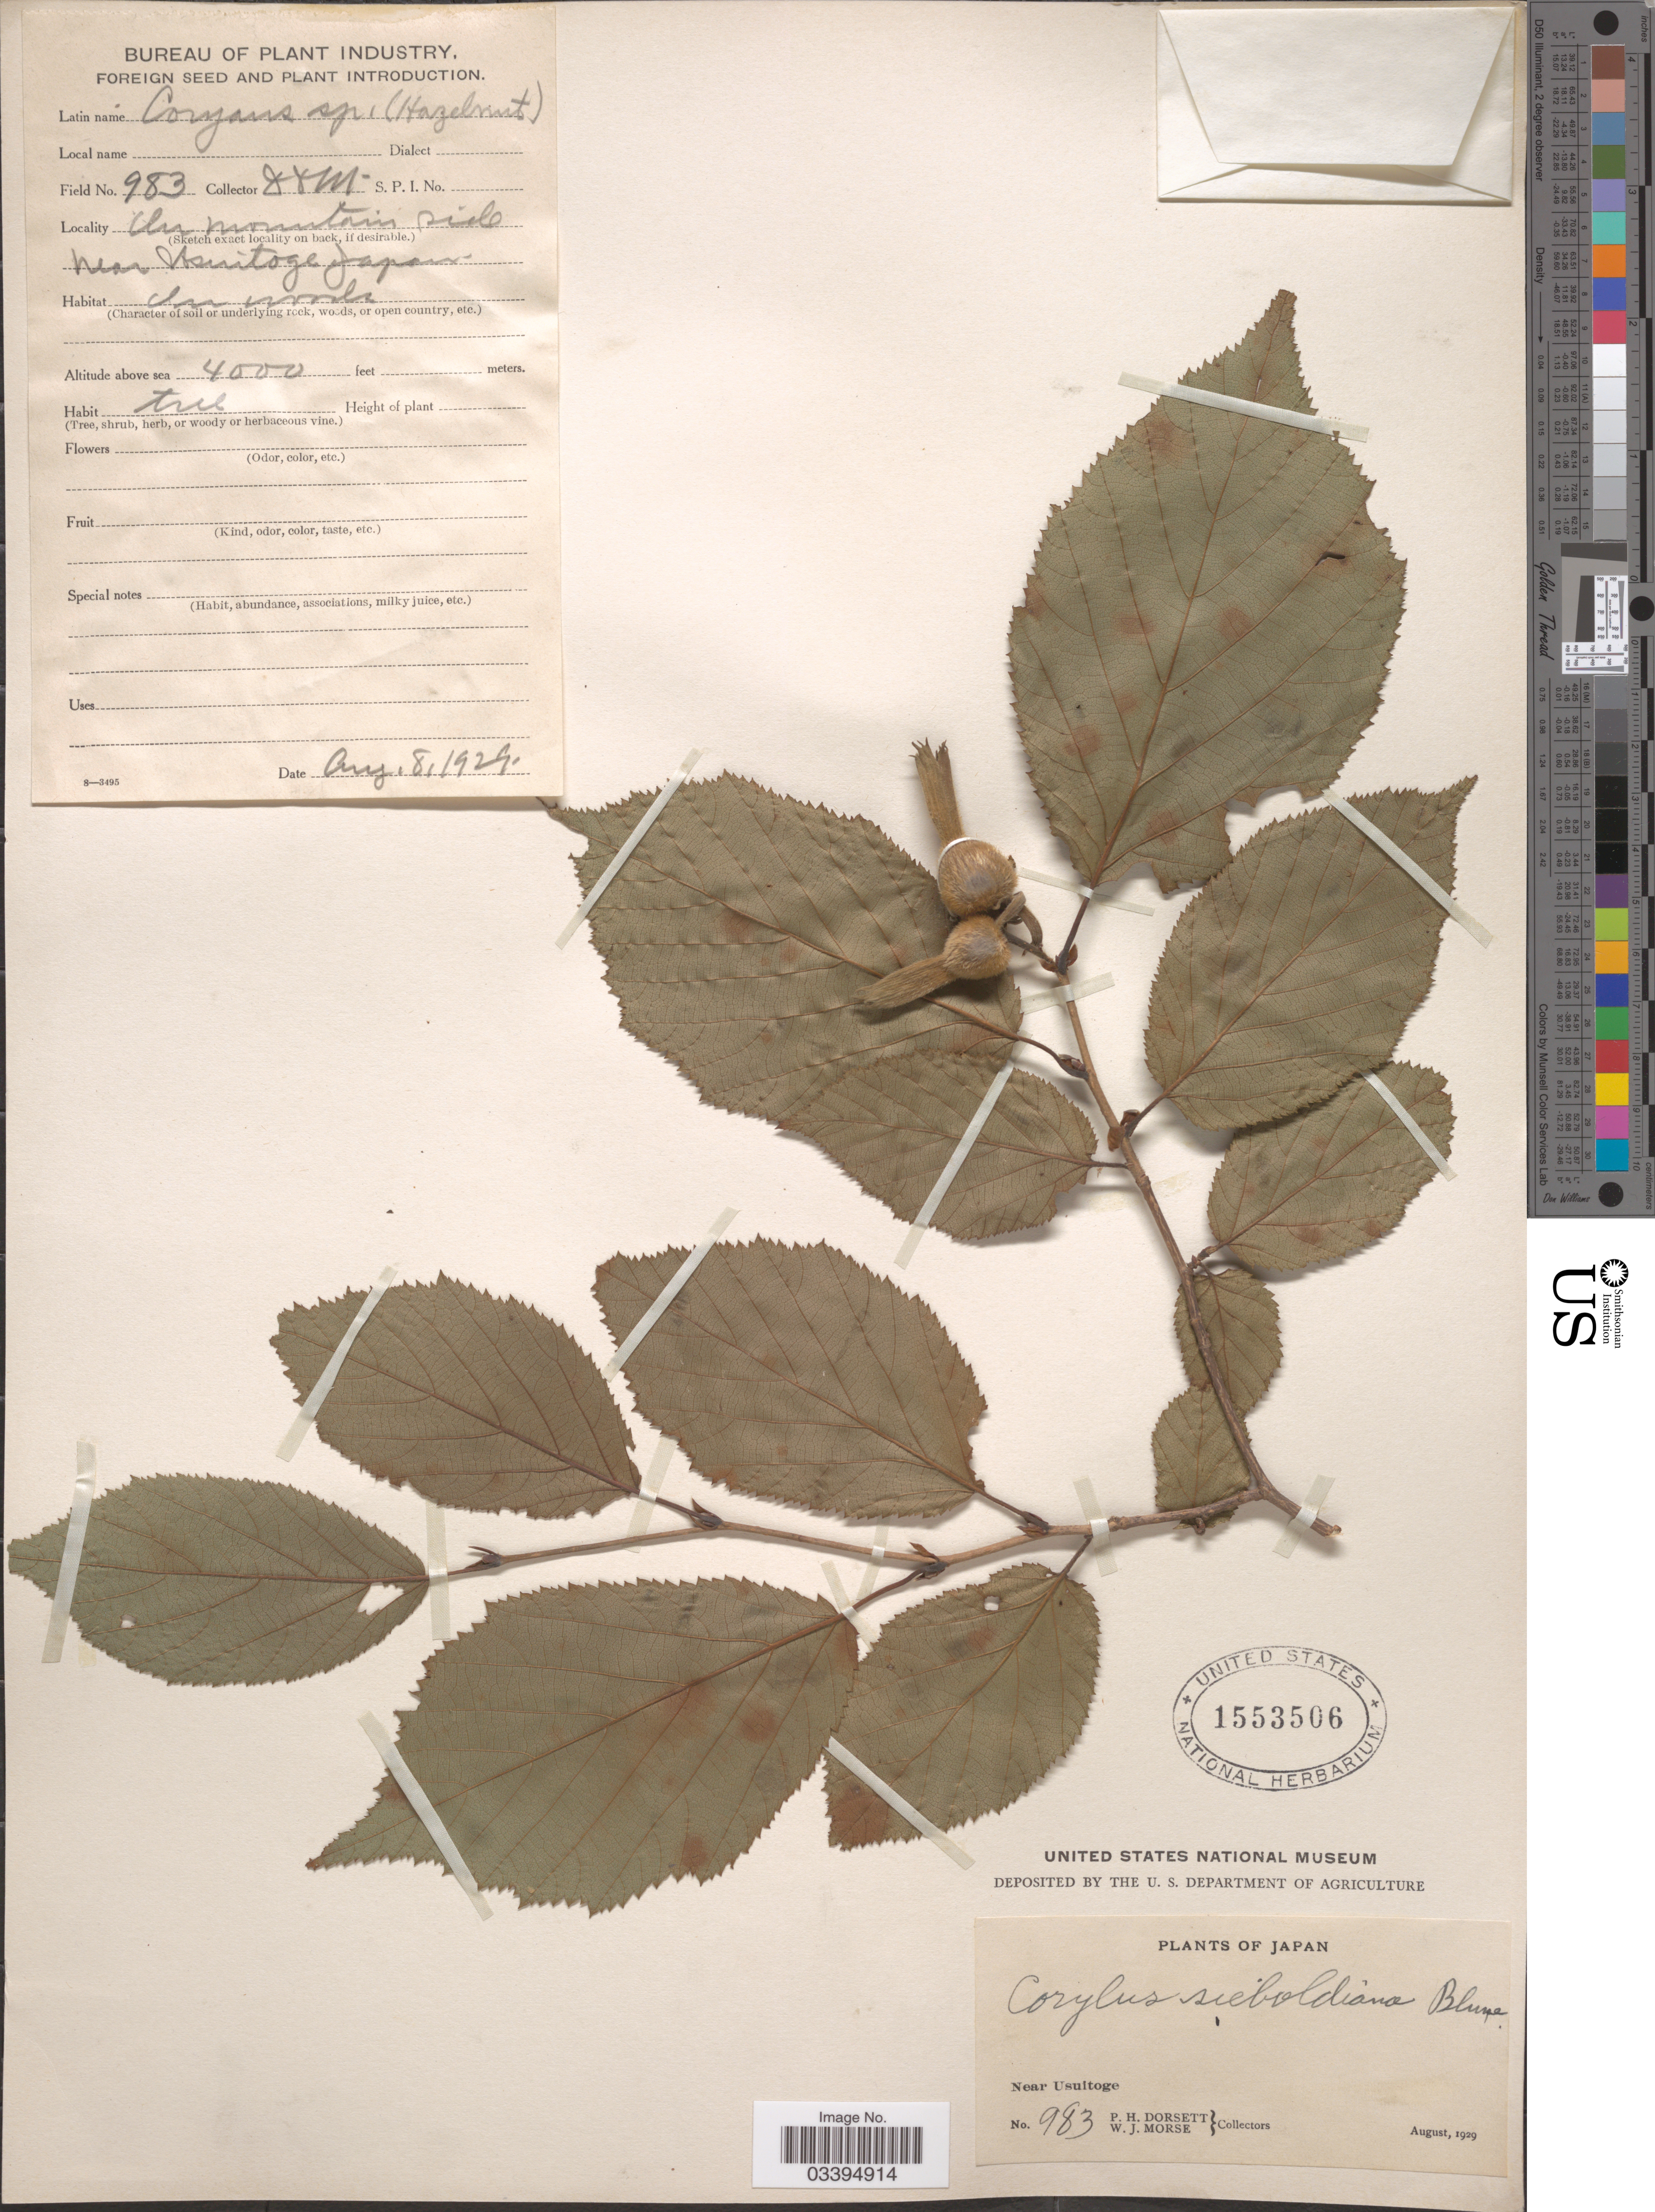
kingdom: Plantae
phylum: Tracheophyta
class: Magnoliopsida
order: Fagales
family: Betulaceae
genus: Corylus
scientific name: Corylus sieboldiana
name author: Blume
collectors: P. H. Dorsett & W. J. Morse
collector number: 983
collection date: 1929-08-08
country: Japan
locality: Mountain side near Usuitoge.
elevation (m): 1219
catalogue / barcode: US 1553506